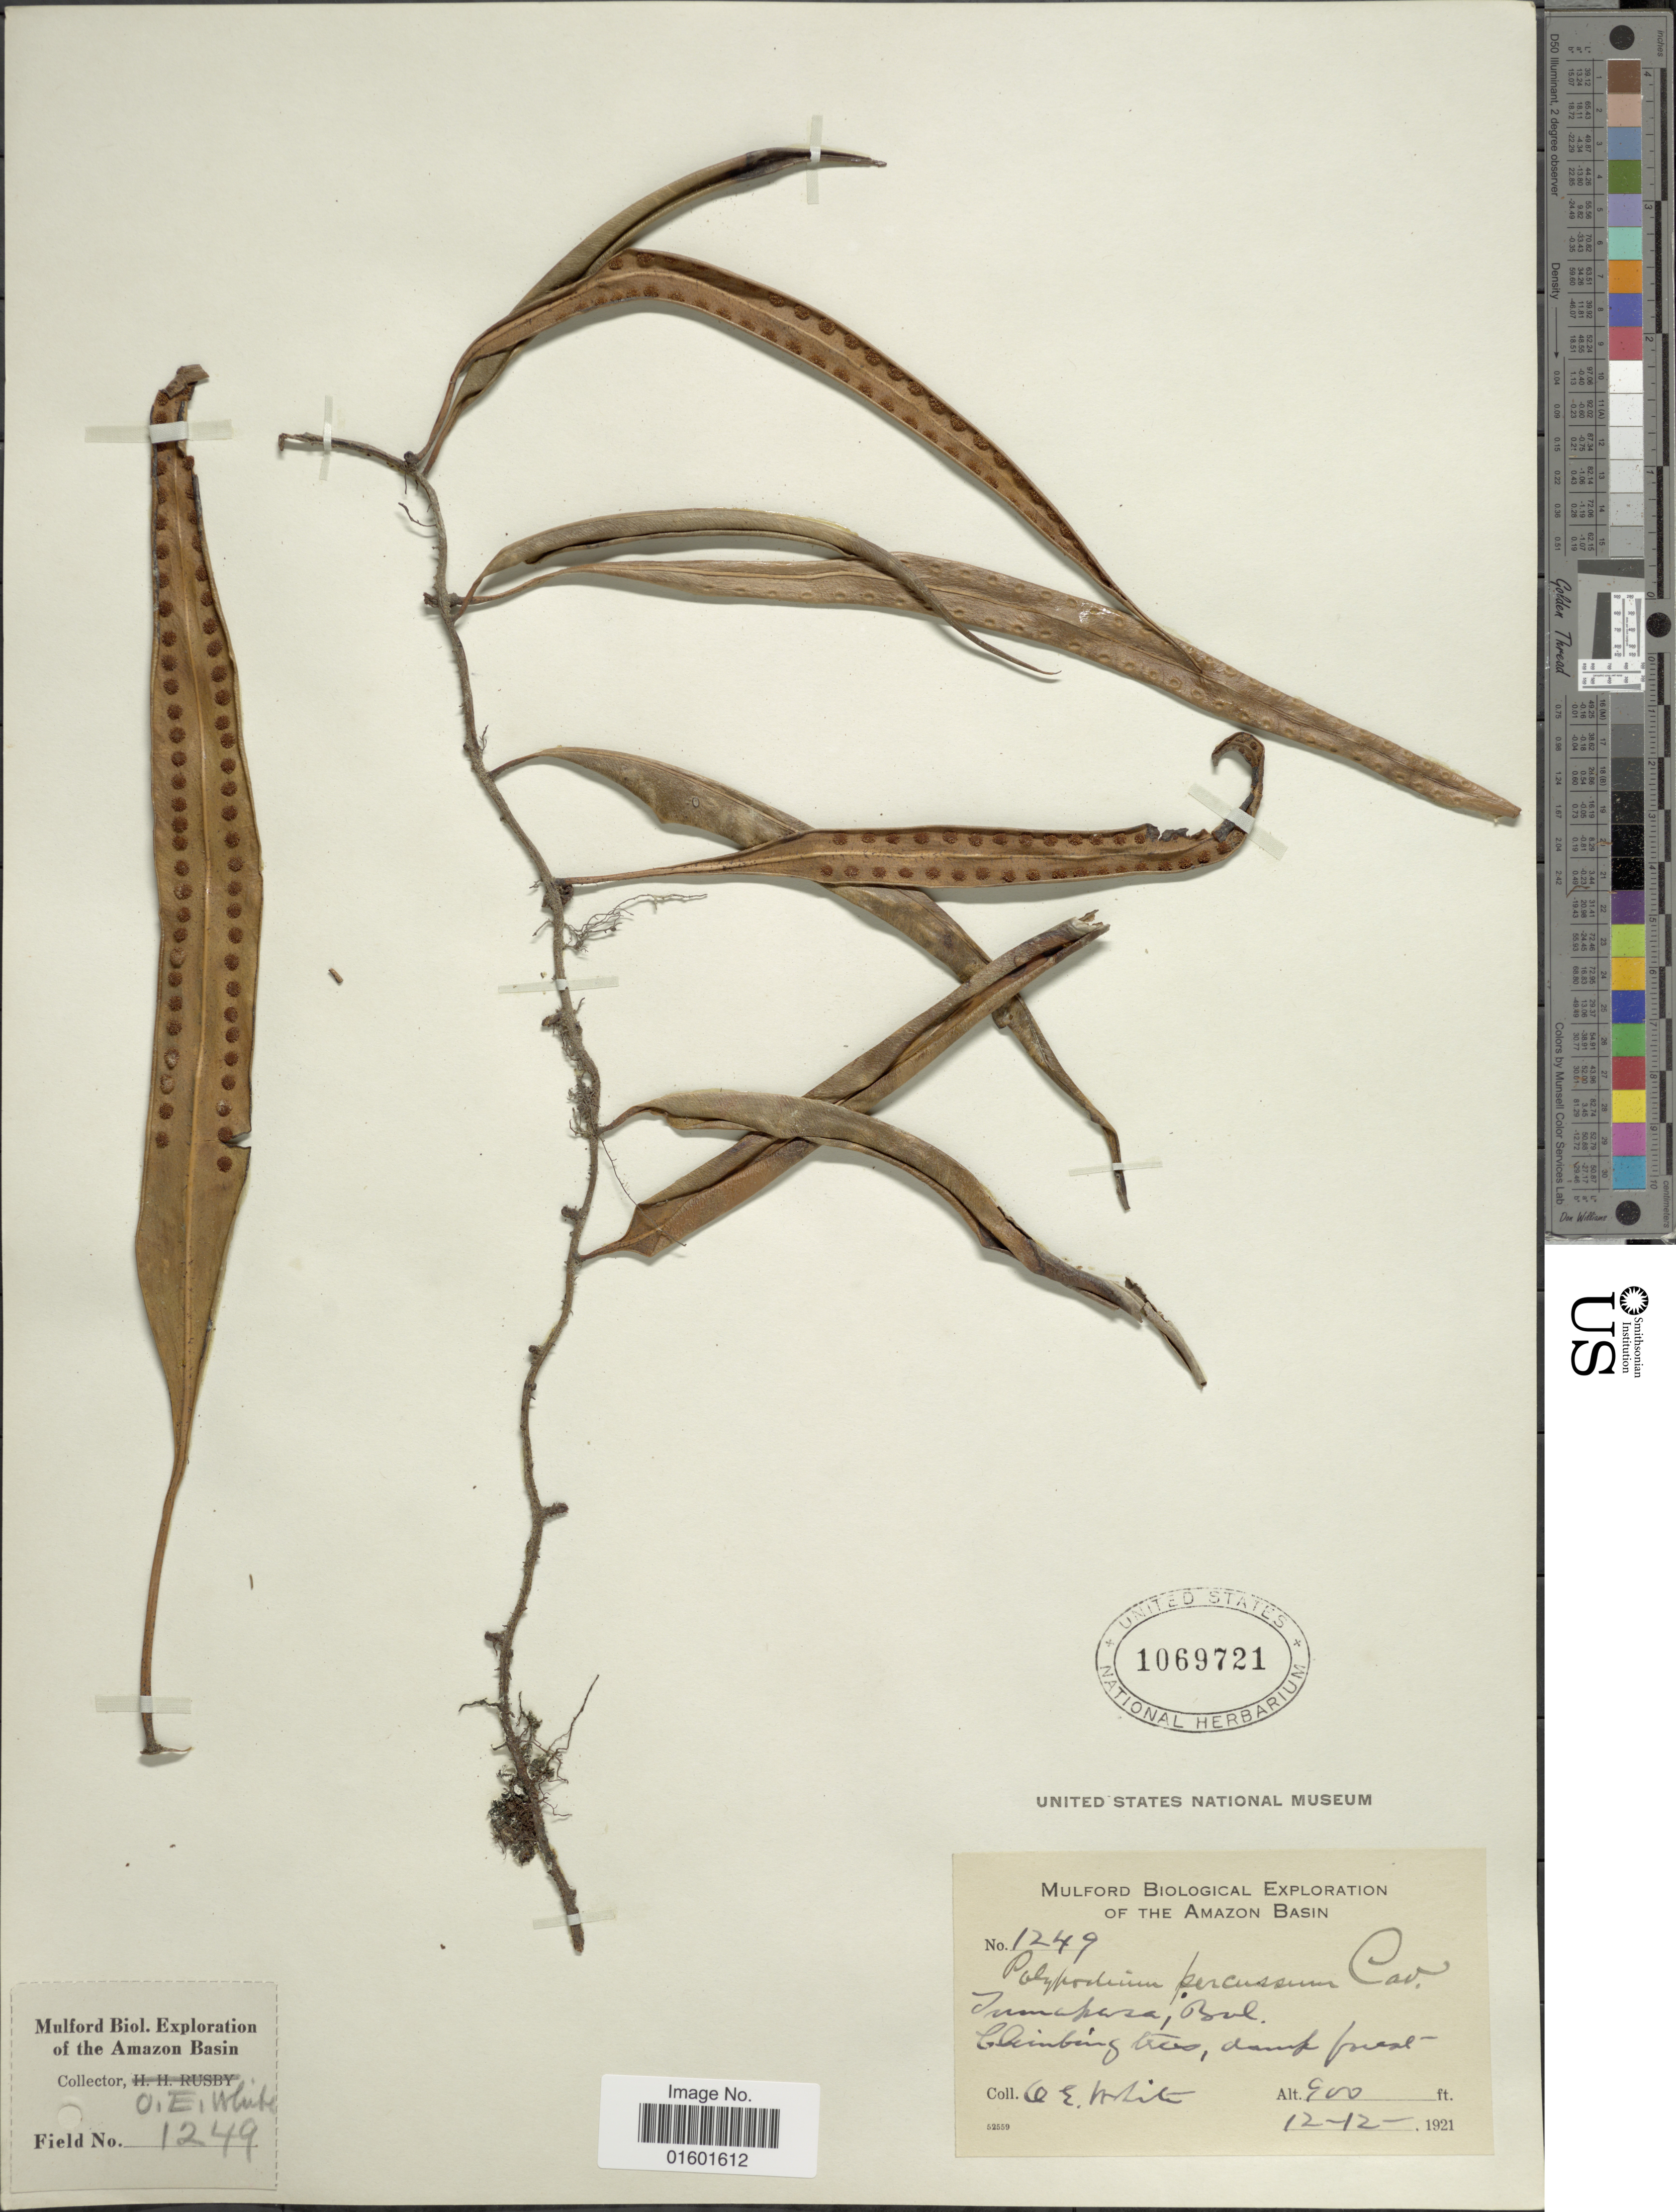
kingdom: Plantae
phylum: Tracheophyta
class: Polypodiopsida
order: Polypodiales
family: Polypodiaceae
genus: Microgramma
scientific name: Microgramma percussa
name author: (Cav.) de la Sota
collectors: O. E. White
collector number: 1249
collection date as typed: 12-12-1921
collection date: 1921-12-12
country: Bolivia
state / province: La Paz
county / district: Iturralde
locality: Tumupasa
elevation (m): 274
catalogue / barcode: US 1069721